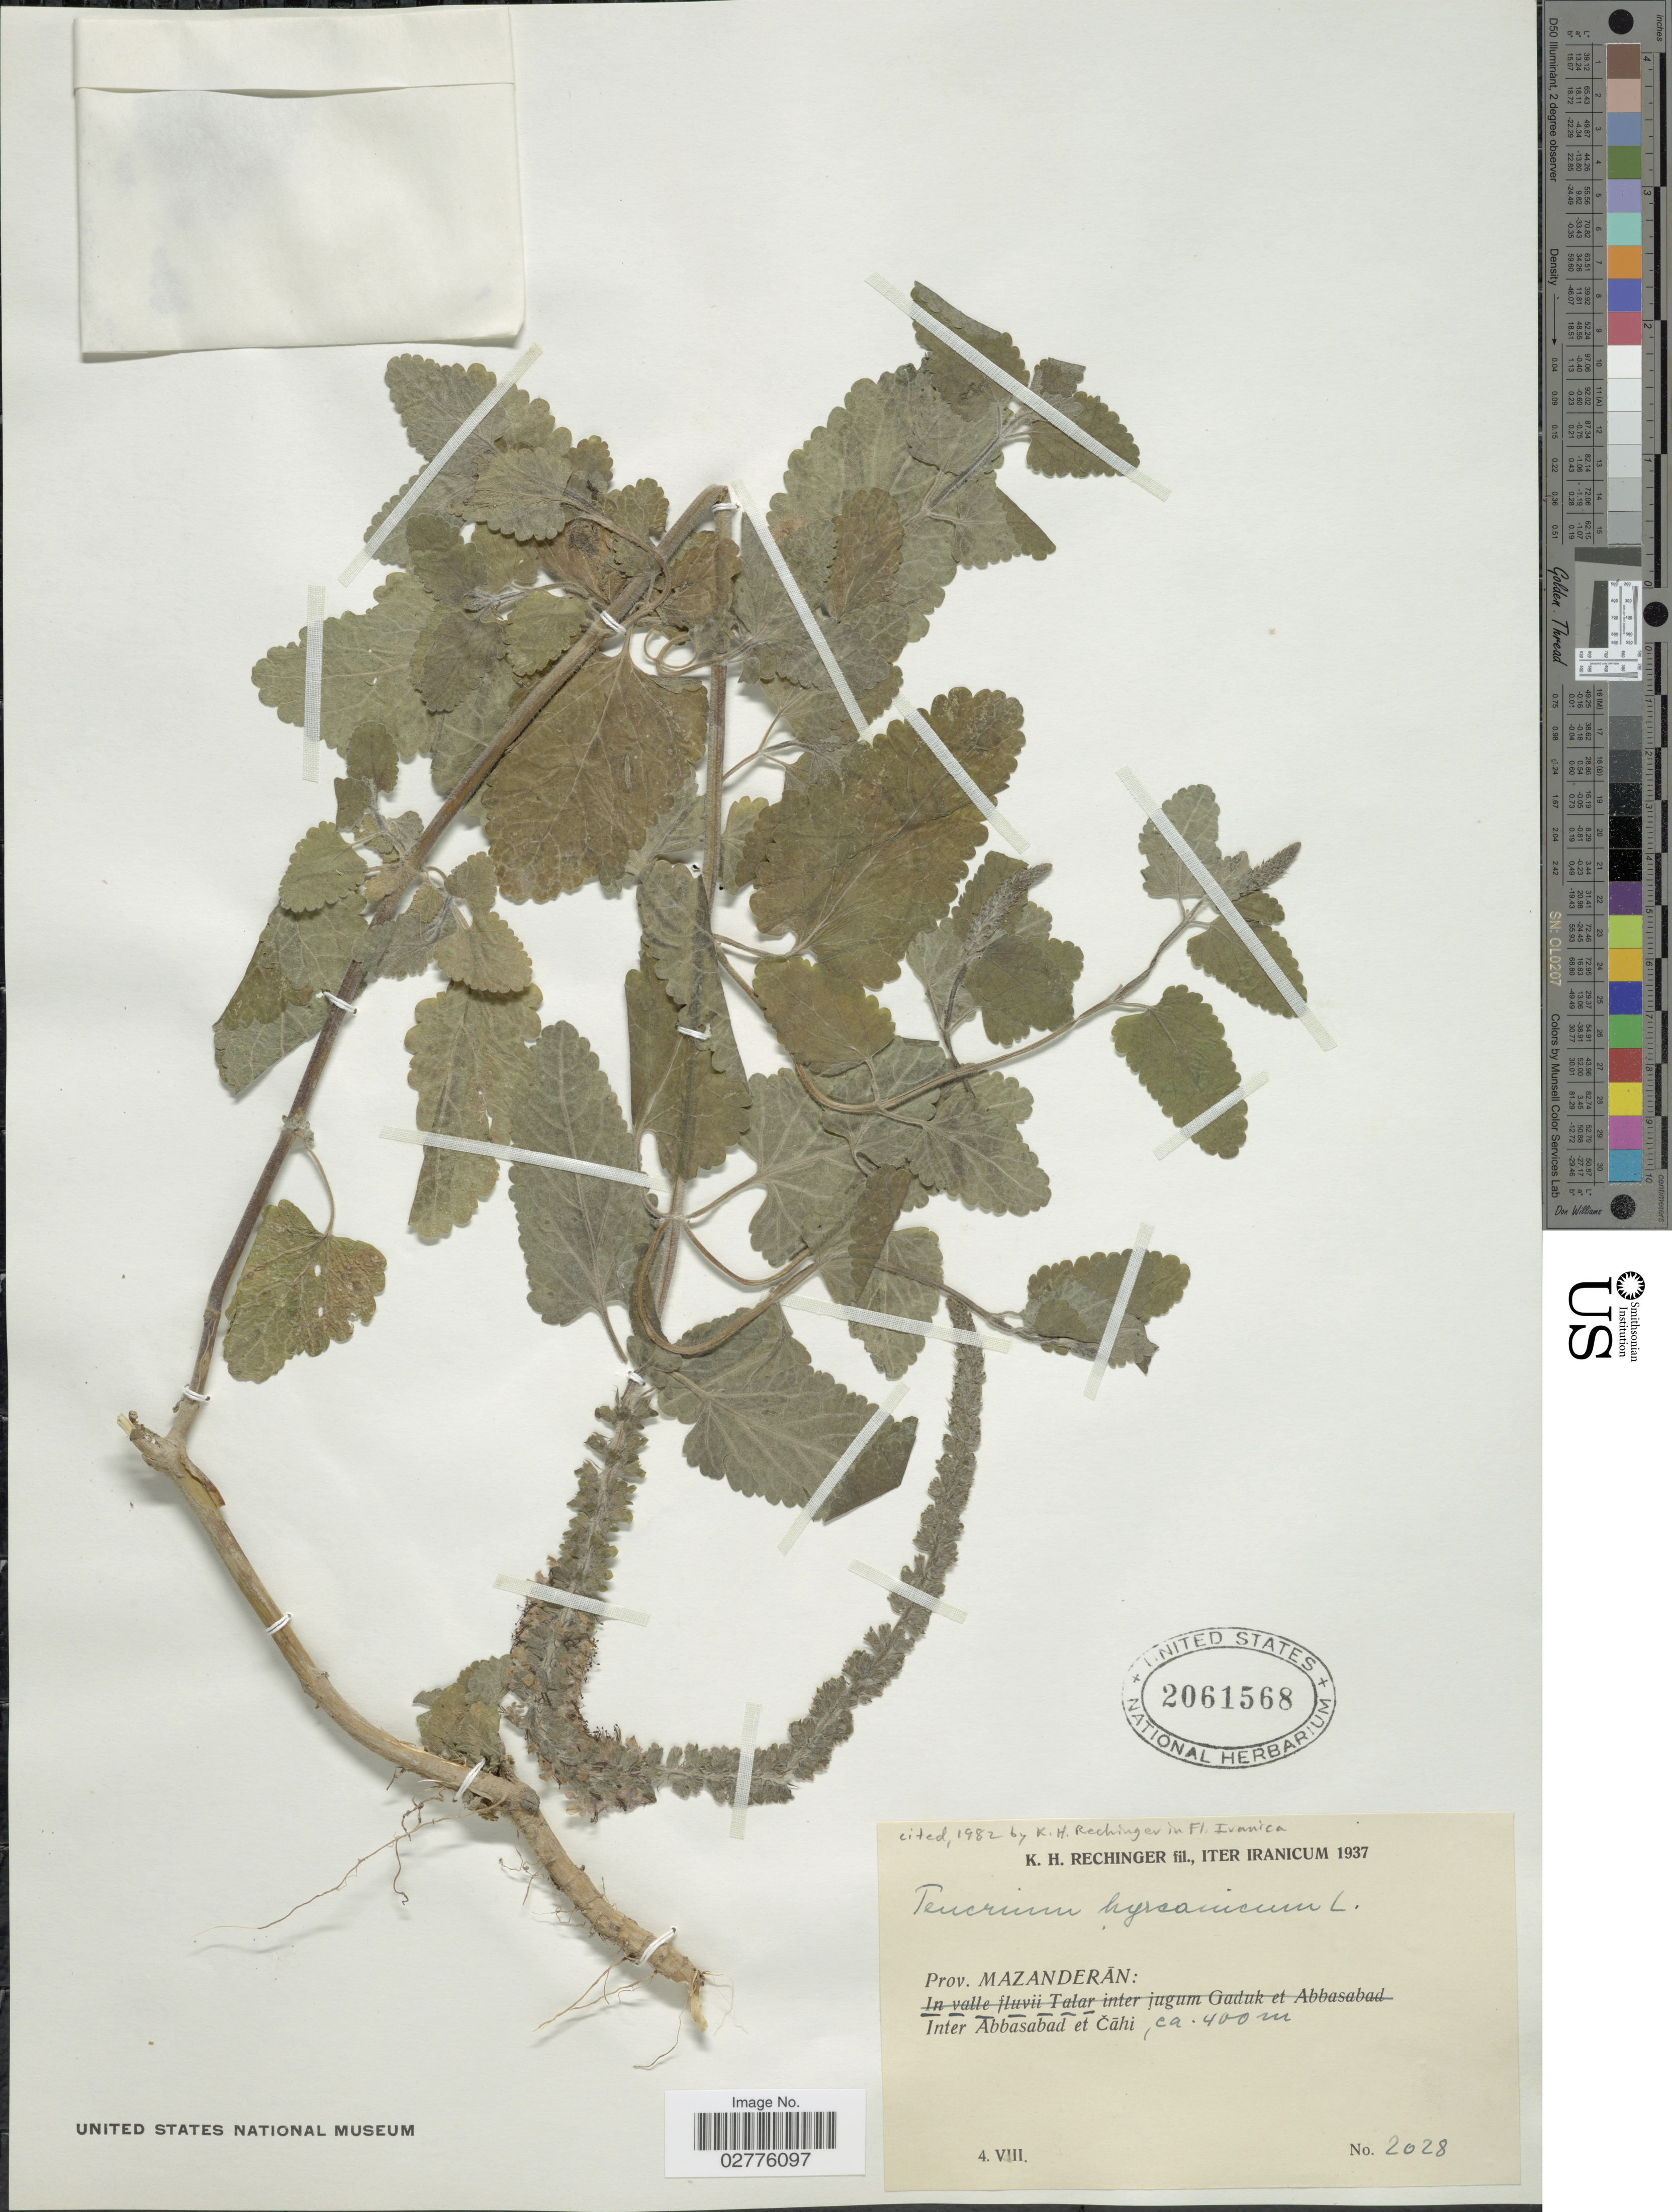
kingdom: Plantae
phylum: Tracheophyta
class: Magnoliopsida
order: Lamiales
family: Lamiaceae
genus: Teucrium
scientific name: Teucrium hyrcanicum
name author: Steud.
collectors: K. H. Rechinger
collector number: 2028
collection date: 1937-08-04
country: Iran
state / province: Mazandaran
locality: Inter Abbasabad et Cáhi.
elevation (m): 400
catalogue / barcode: US 2061568